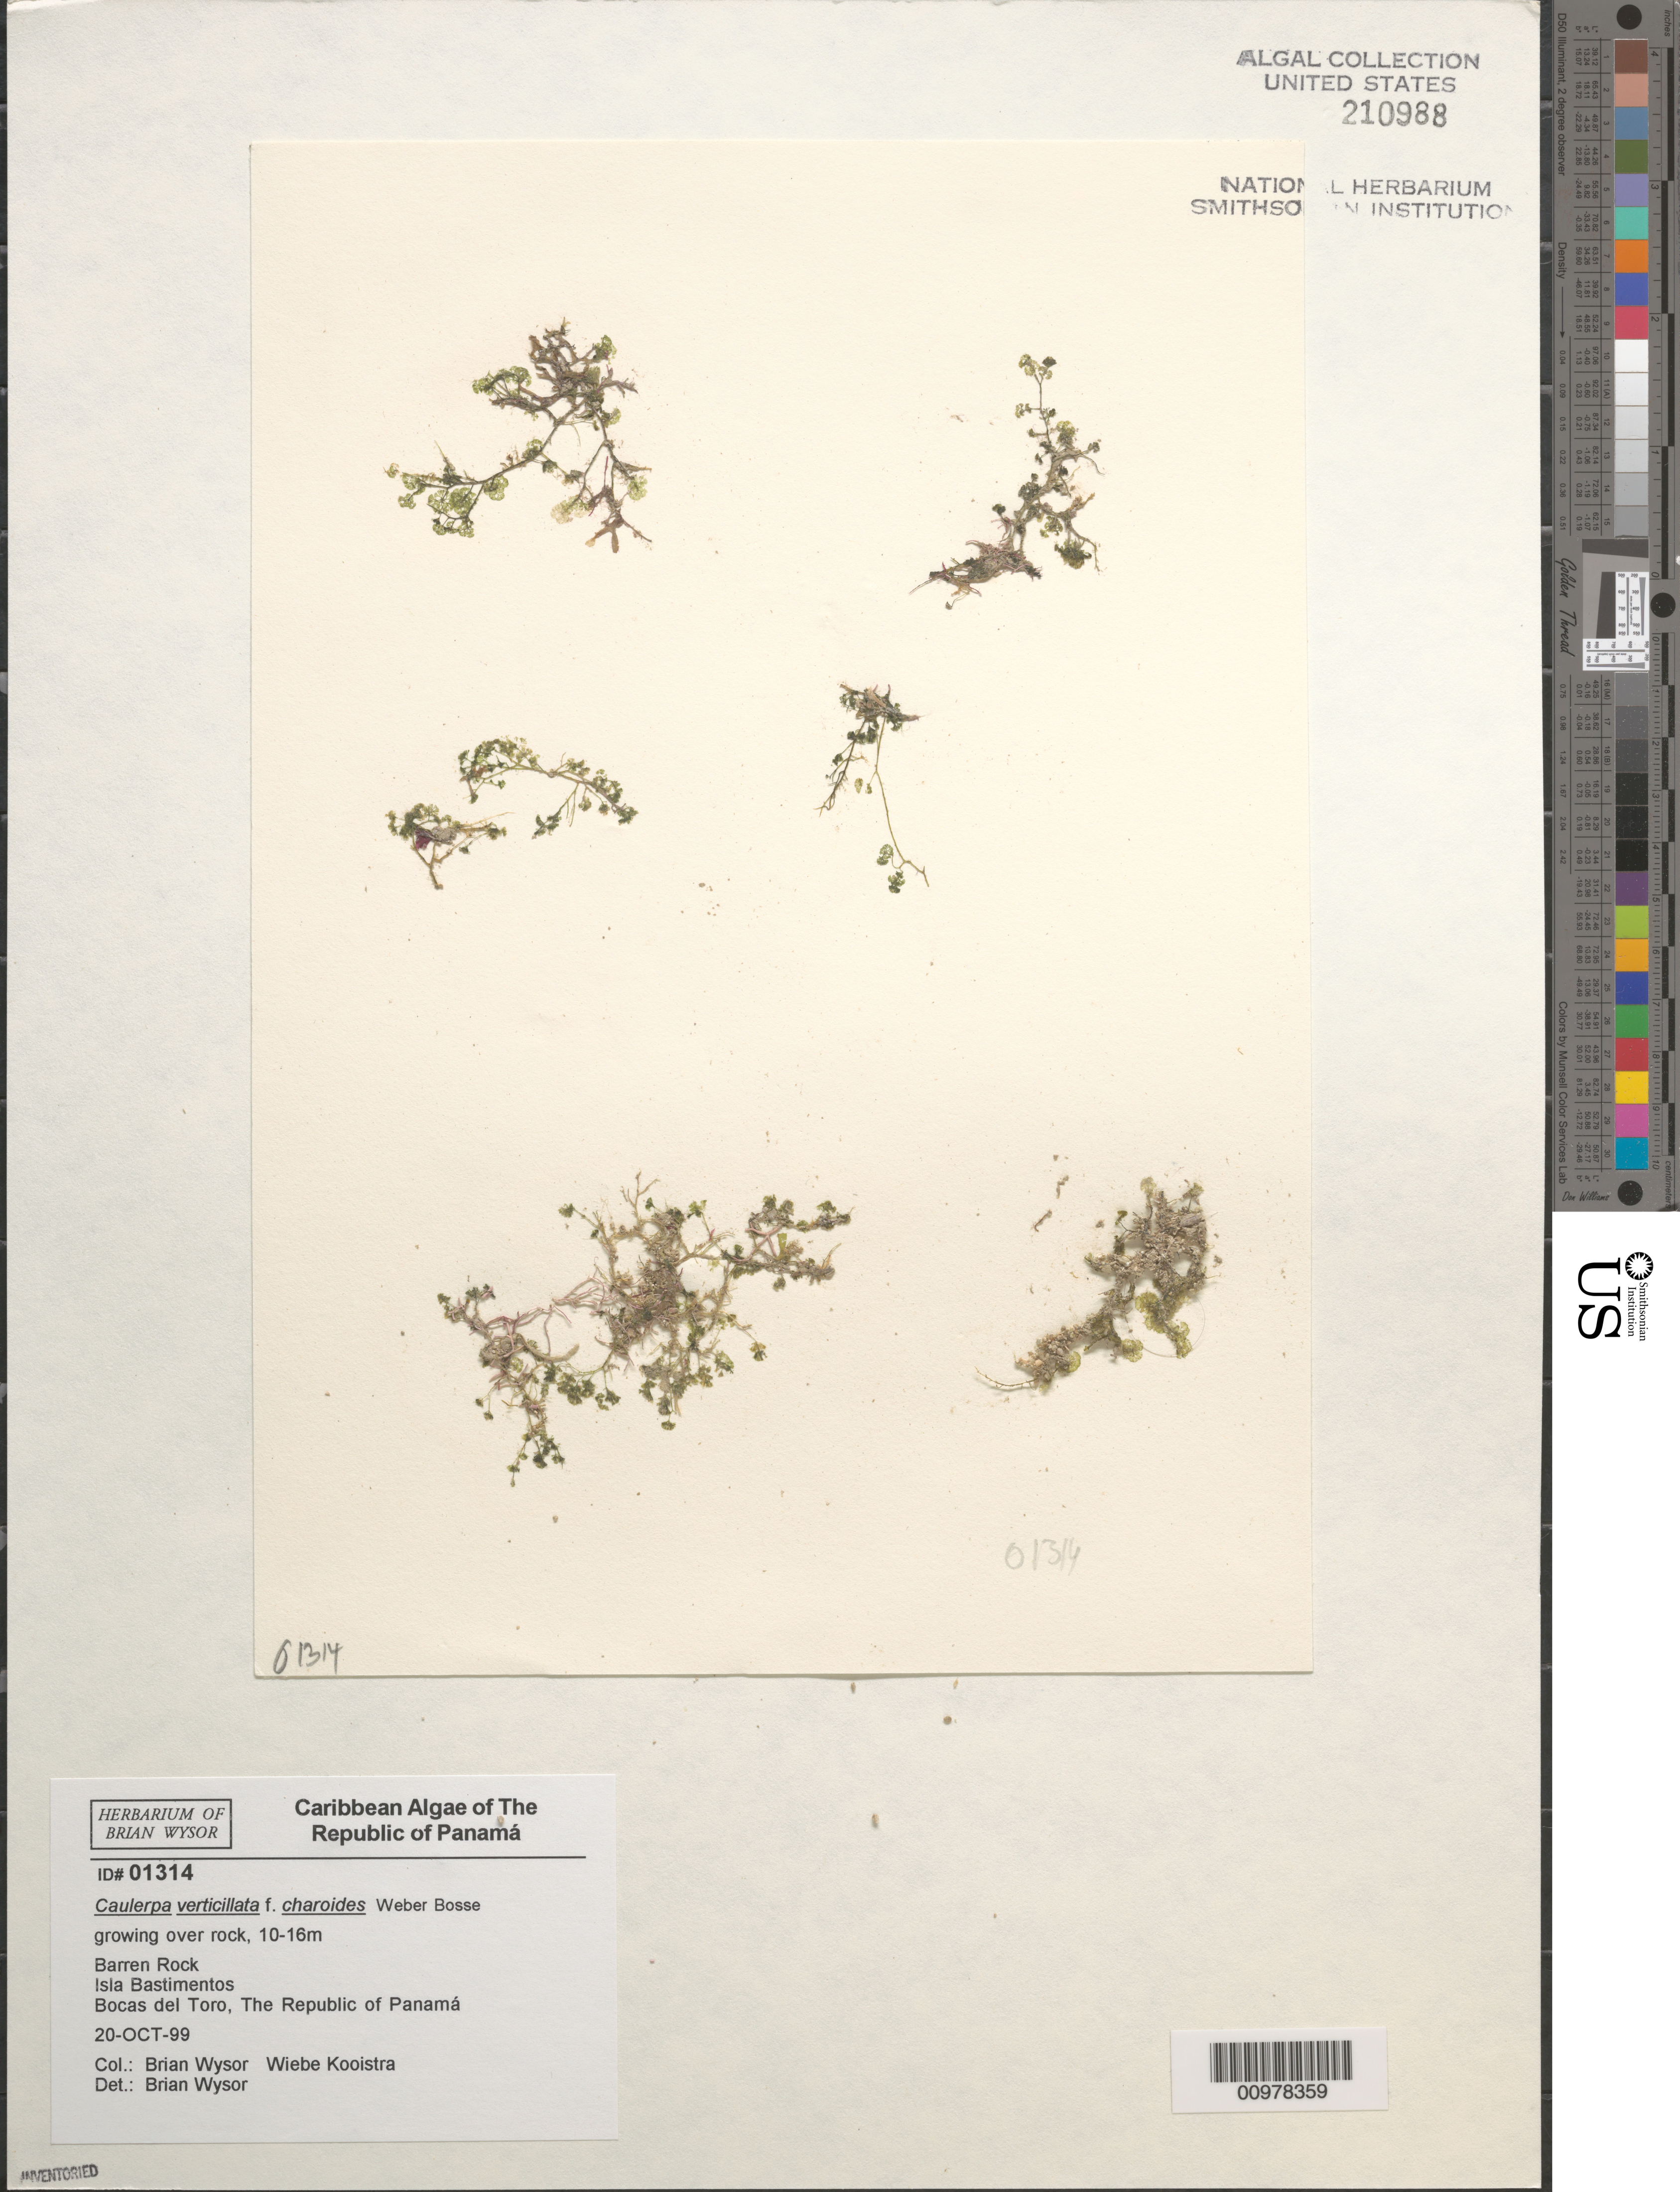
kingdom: Plantae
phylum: Chlorophyta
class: Ulvophyceae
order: Bryopsidales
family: Caulerpaceae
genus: Caulerpa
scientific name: Caulerpa verticillata f. charoides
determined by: Wysor, B.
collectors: B. Wysor & W. Kooistra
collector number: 01314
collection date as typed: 20 Oct 1999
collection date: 1999-10-20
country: Panama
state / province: Bocas del Toro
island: Bastimentos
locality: Barren Rock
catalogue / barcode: US 210988